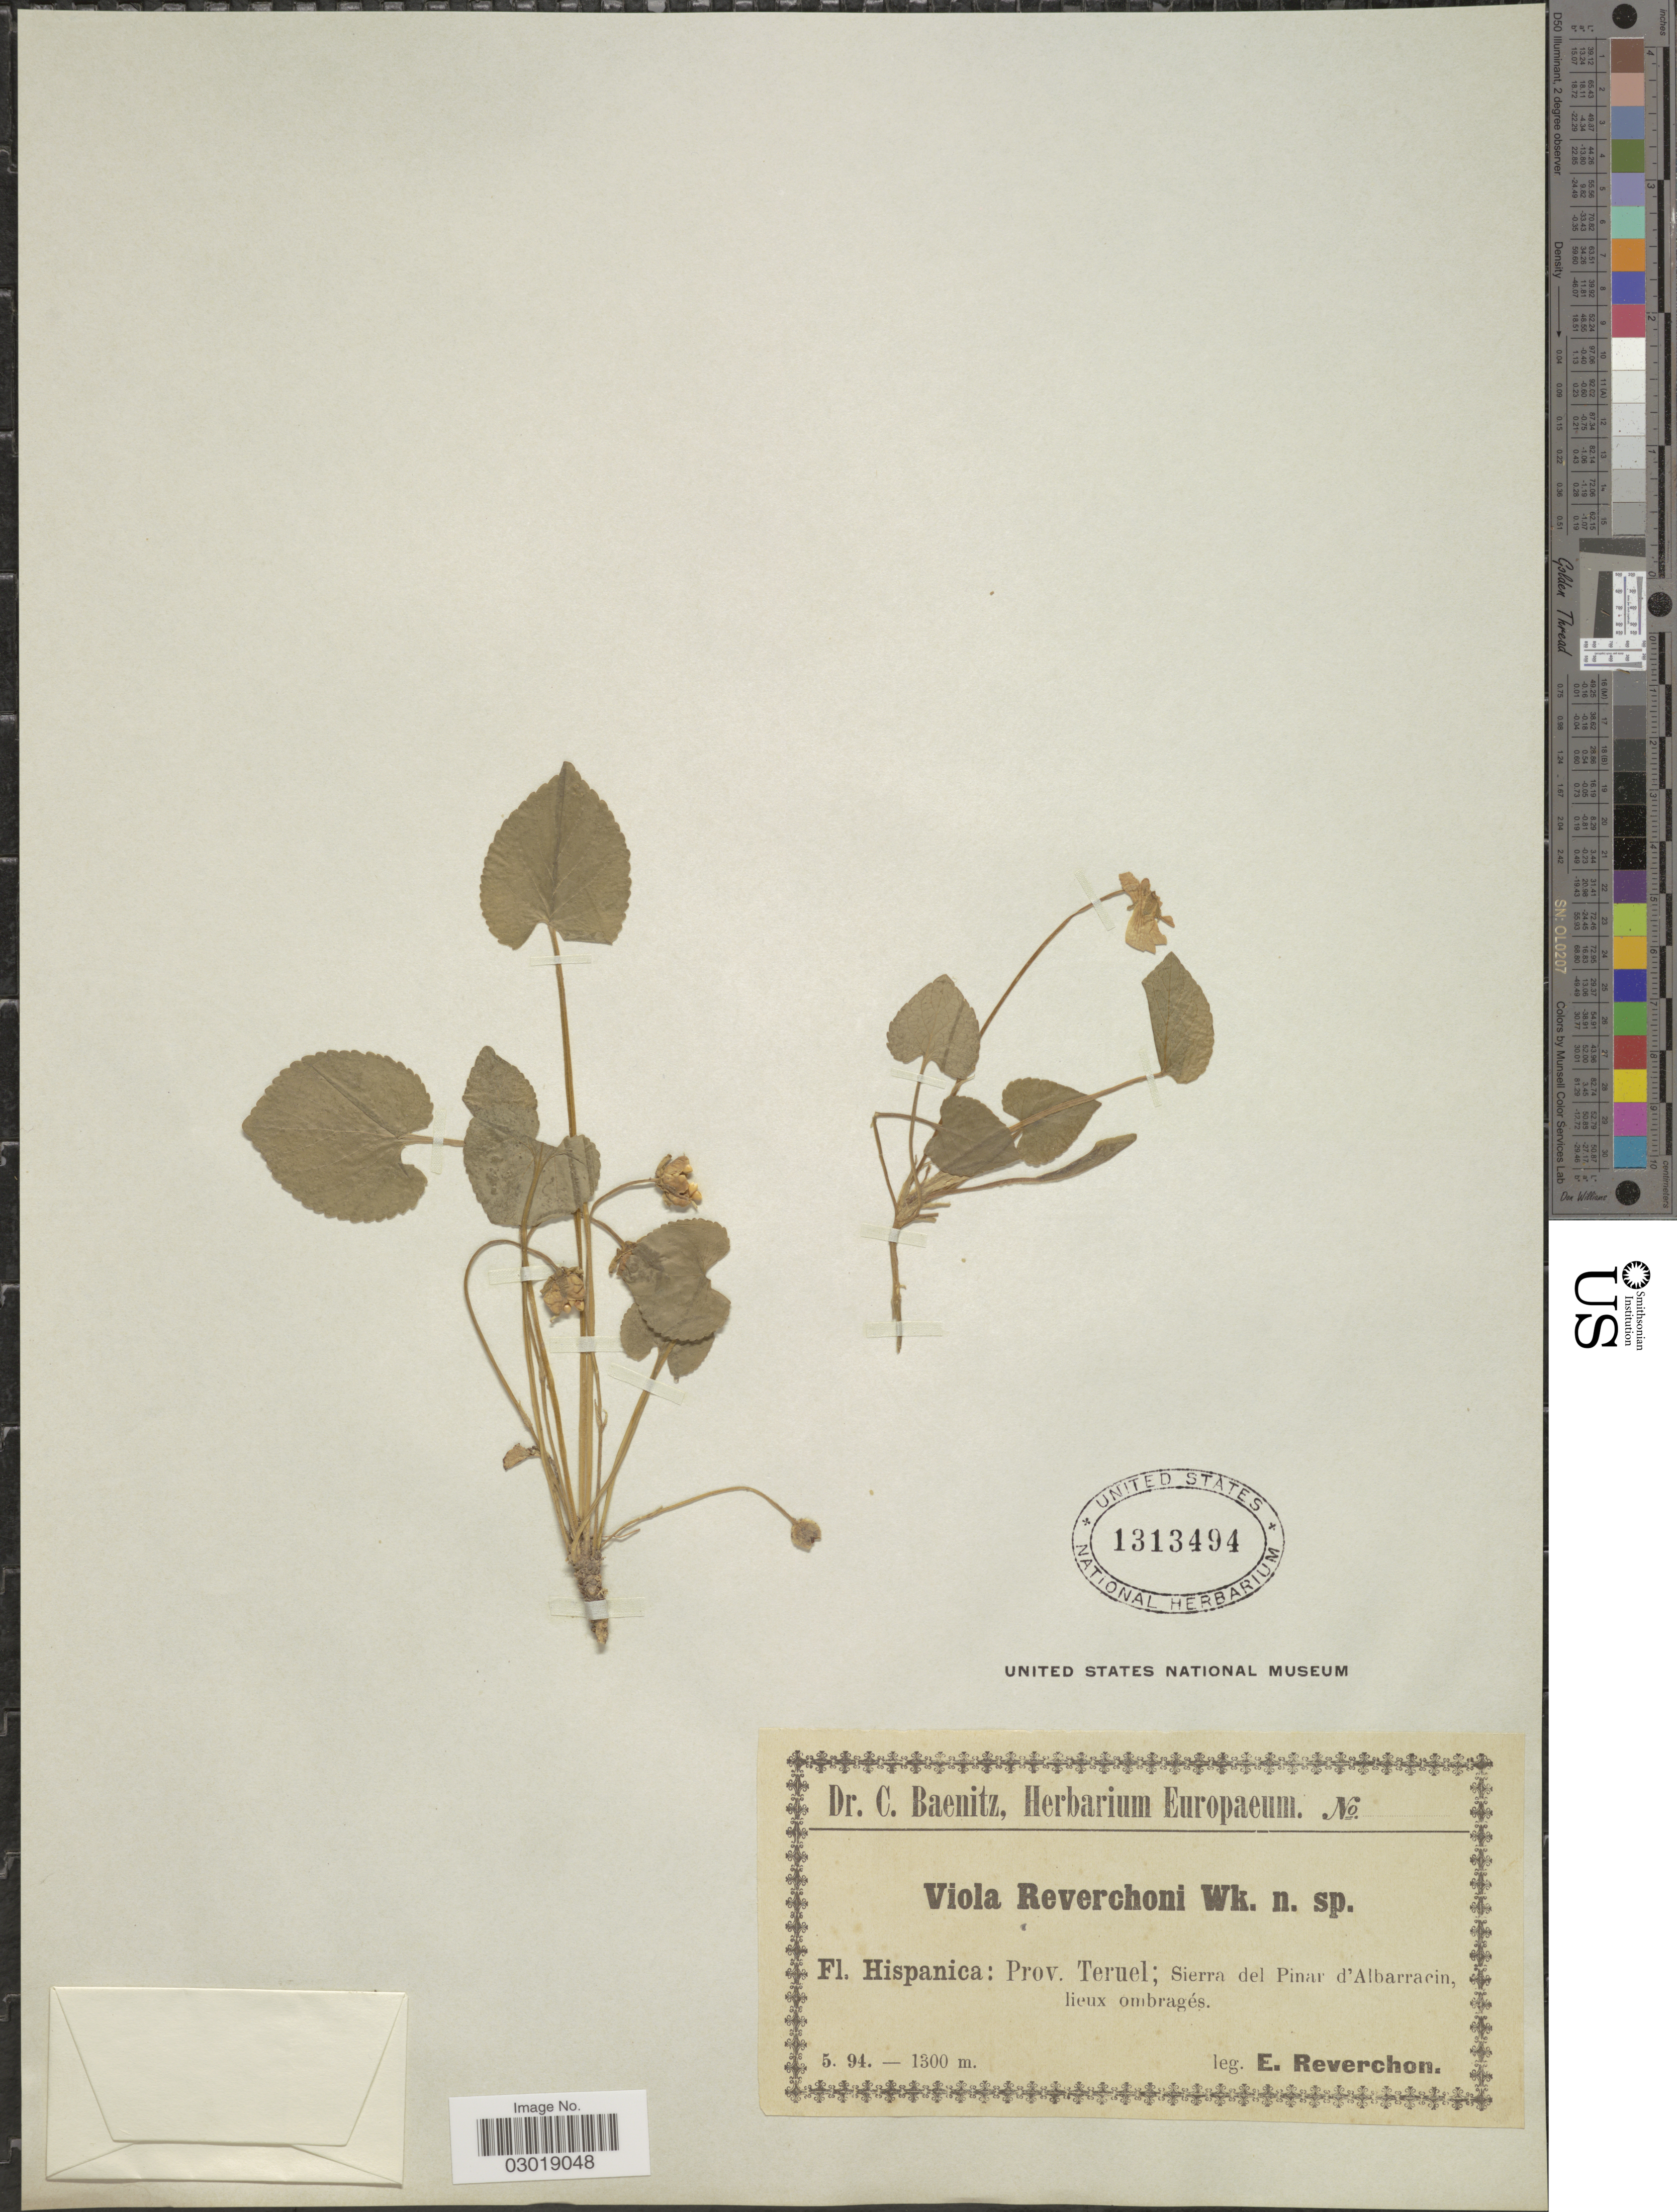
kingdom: Plantae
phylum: Tracheophyta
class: Magnoliopsida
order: Malpighiales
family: Violaceae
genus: Viola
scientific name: Viola reverchonii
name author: Willk.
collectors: E. Reverchon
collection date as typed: Transcribed d/m/y: /5/94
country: Spain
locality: Hispanica: Prov. Teruel; Sierra del Pinar d'Albarracin.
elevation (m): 1300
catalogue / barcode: US 1313494